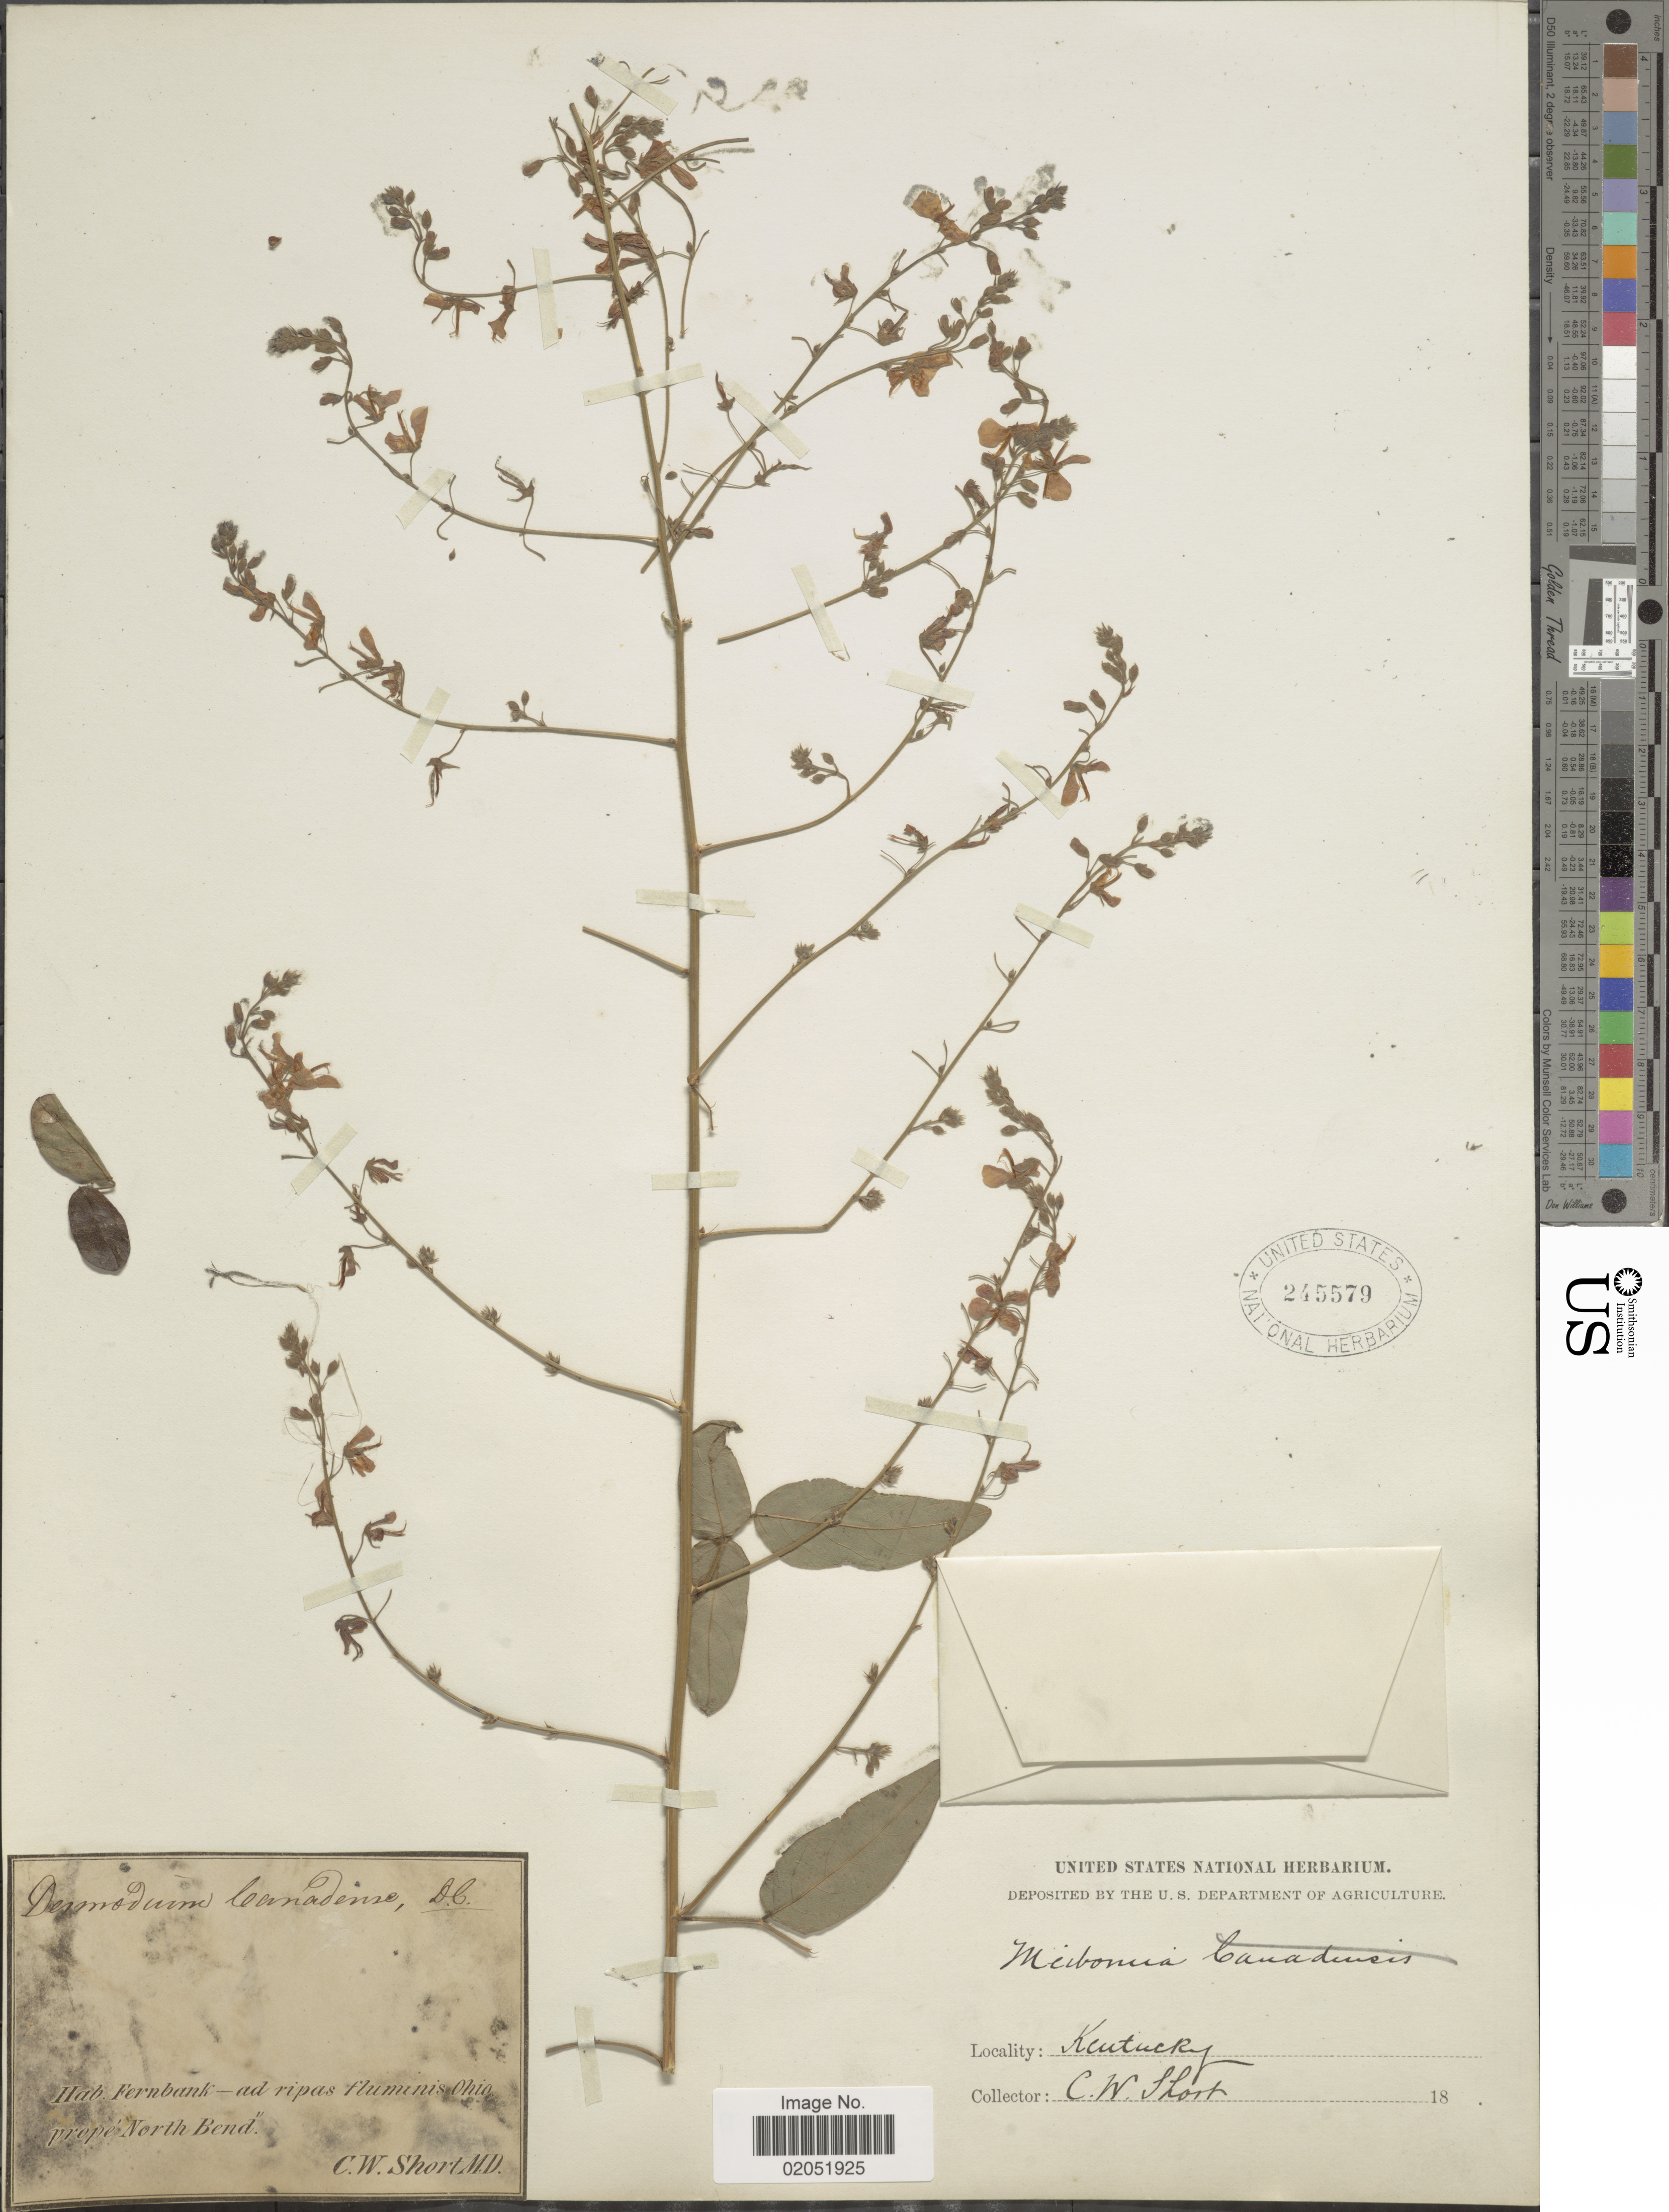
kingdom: Plantae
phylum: Tracheophyta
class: Magnoliopsida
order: Fabales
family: Fabaceae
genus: Desmodium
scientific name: Desmodium sp.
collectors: C. W. Short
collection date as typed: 18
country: United States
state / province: Kentucky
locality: Kentucky. Ad ripas fluminis Ohio prope North Bend.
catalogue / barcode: US 245579